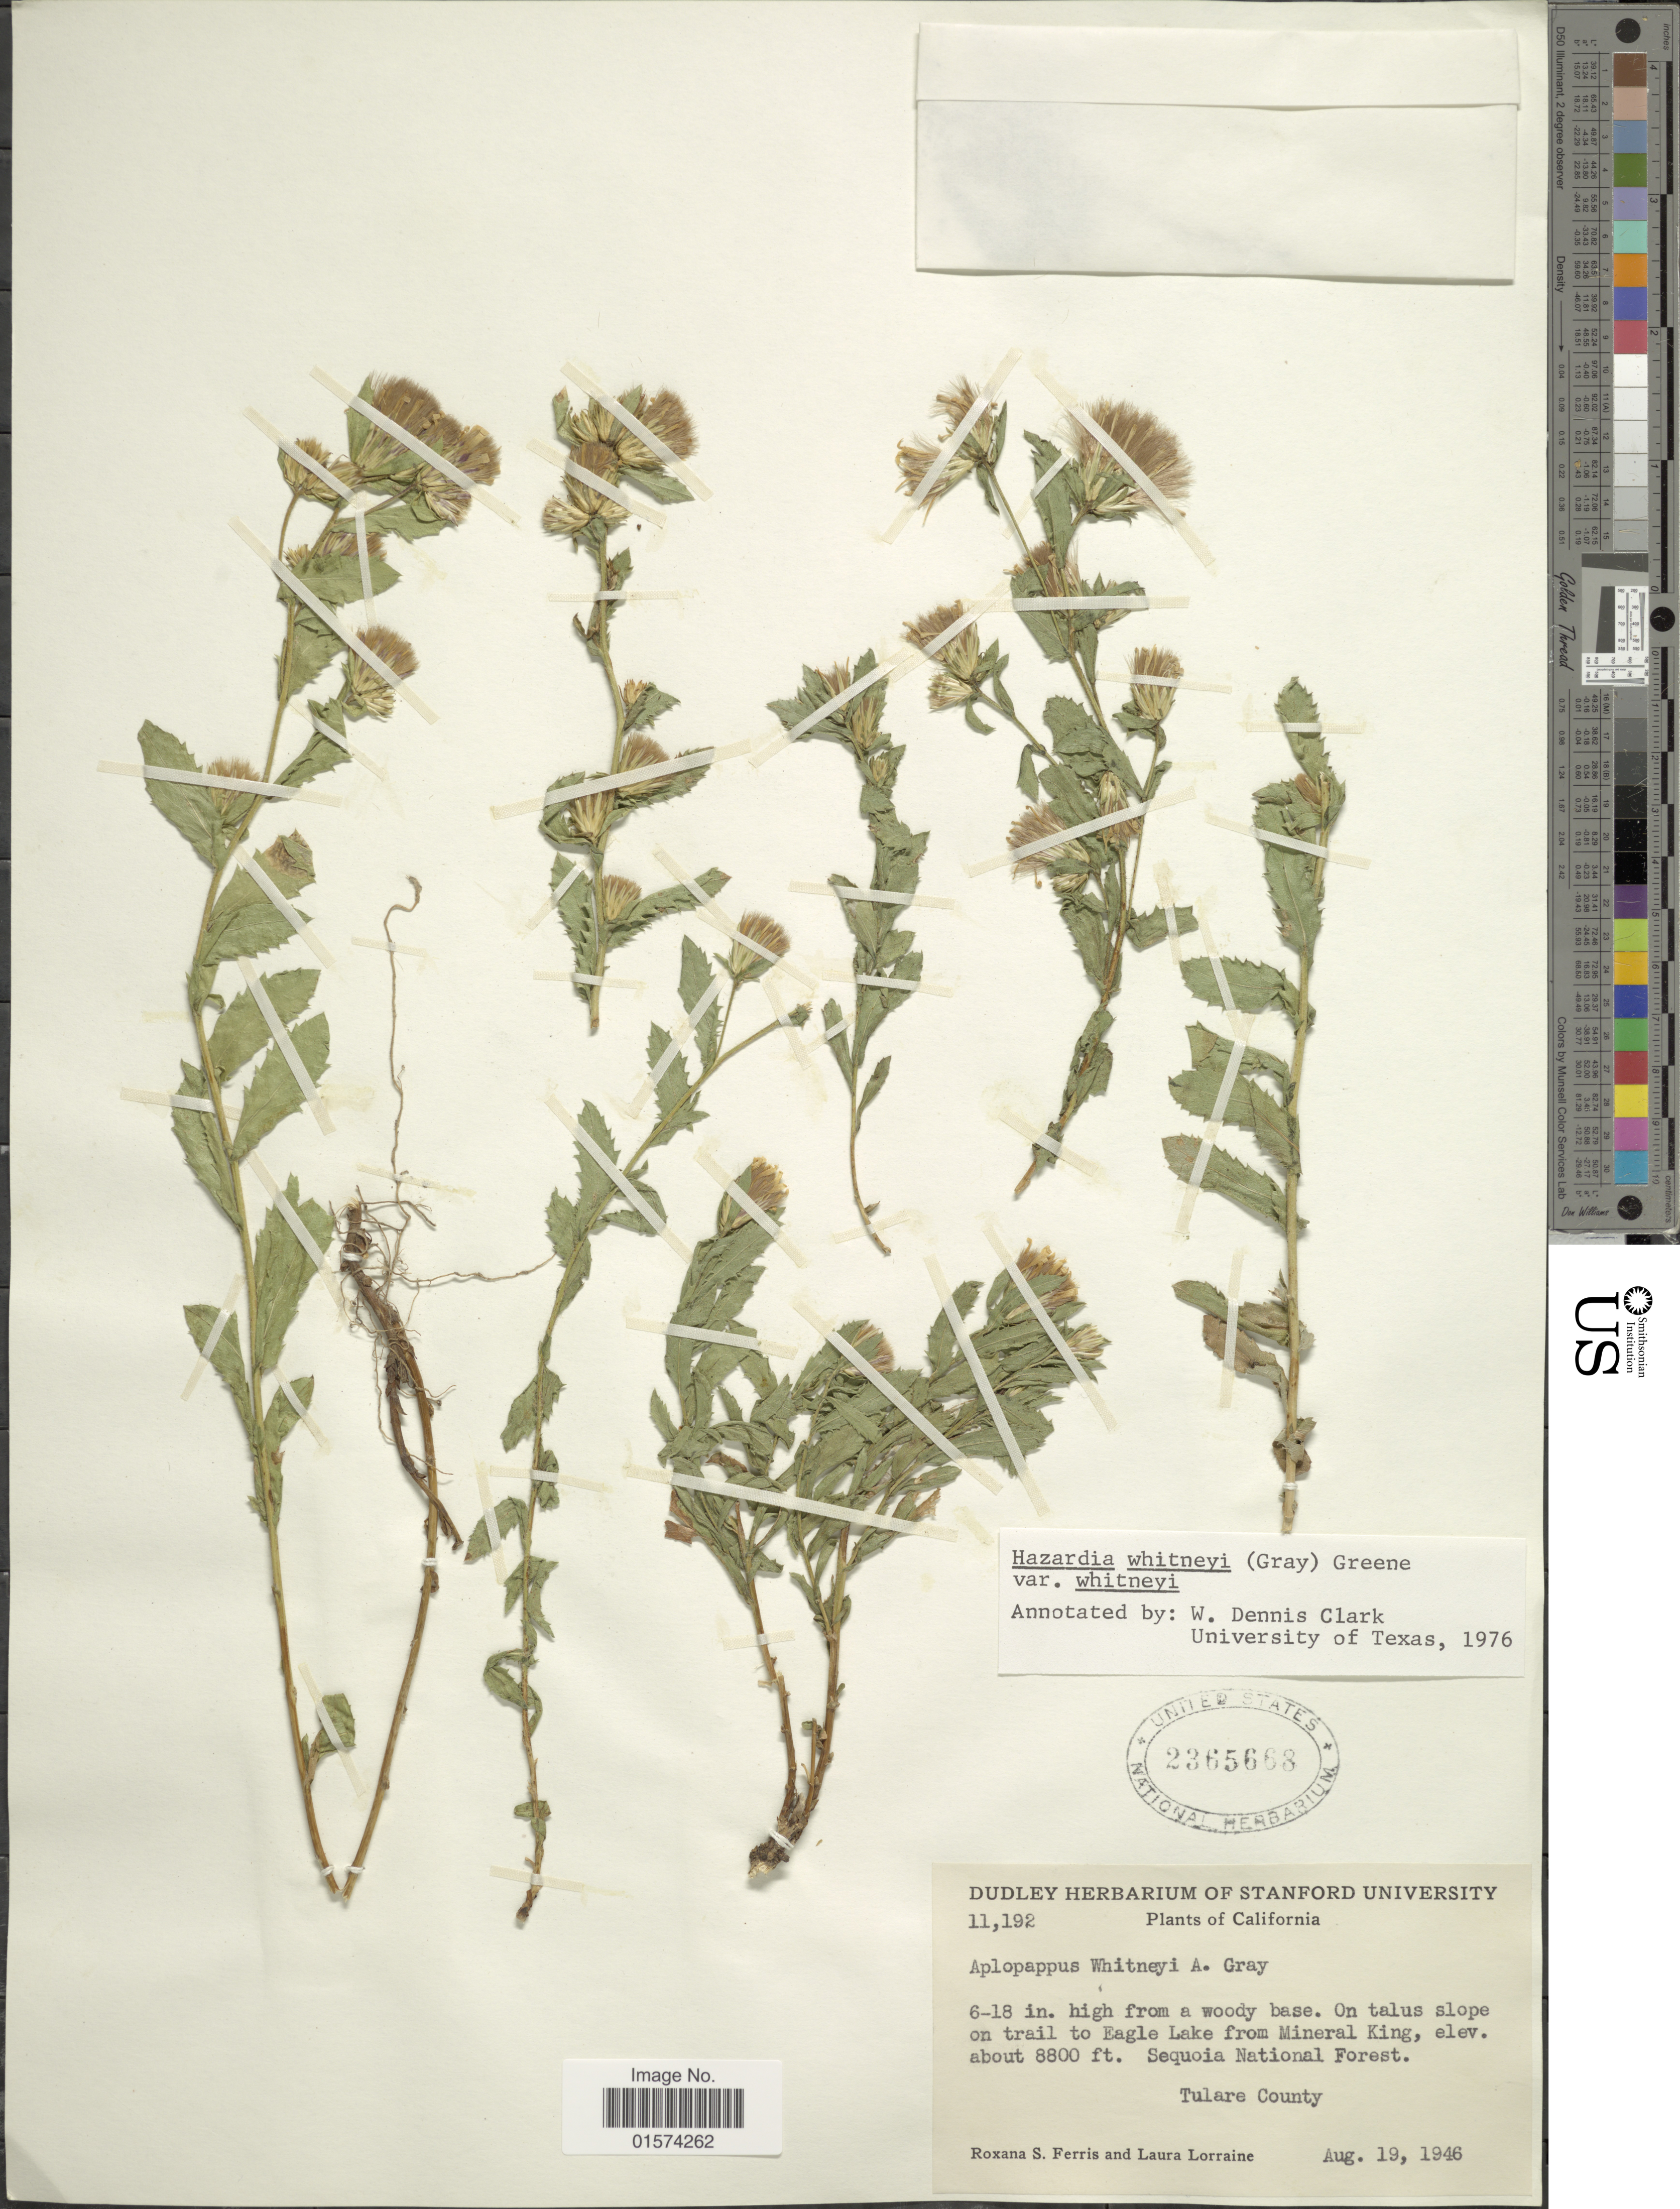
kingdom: Plantae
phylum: Tracheophyta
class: Magnoliopsida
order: Asterales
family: Asteraceae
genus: Hazardia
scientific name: Hazardia whitneyi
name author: (A. Gray) Greene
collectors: R. S. Ferris & L. Lorraine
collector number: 11192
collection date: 1946-08-19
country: United States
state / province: California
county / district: Tulare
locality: On talus slope on trail to Eagle Lake from Mineral King, Sequoia National Forest, Tulare County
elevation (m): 2682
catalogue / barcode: US 2365668